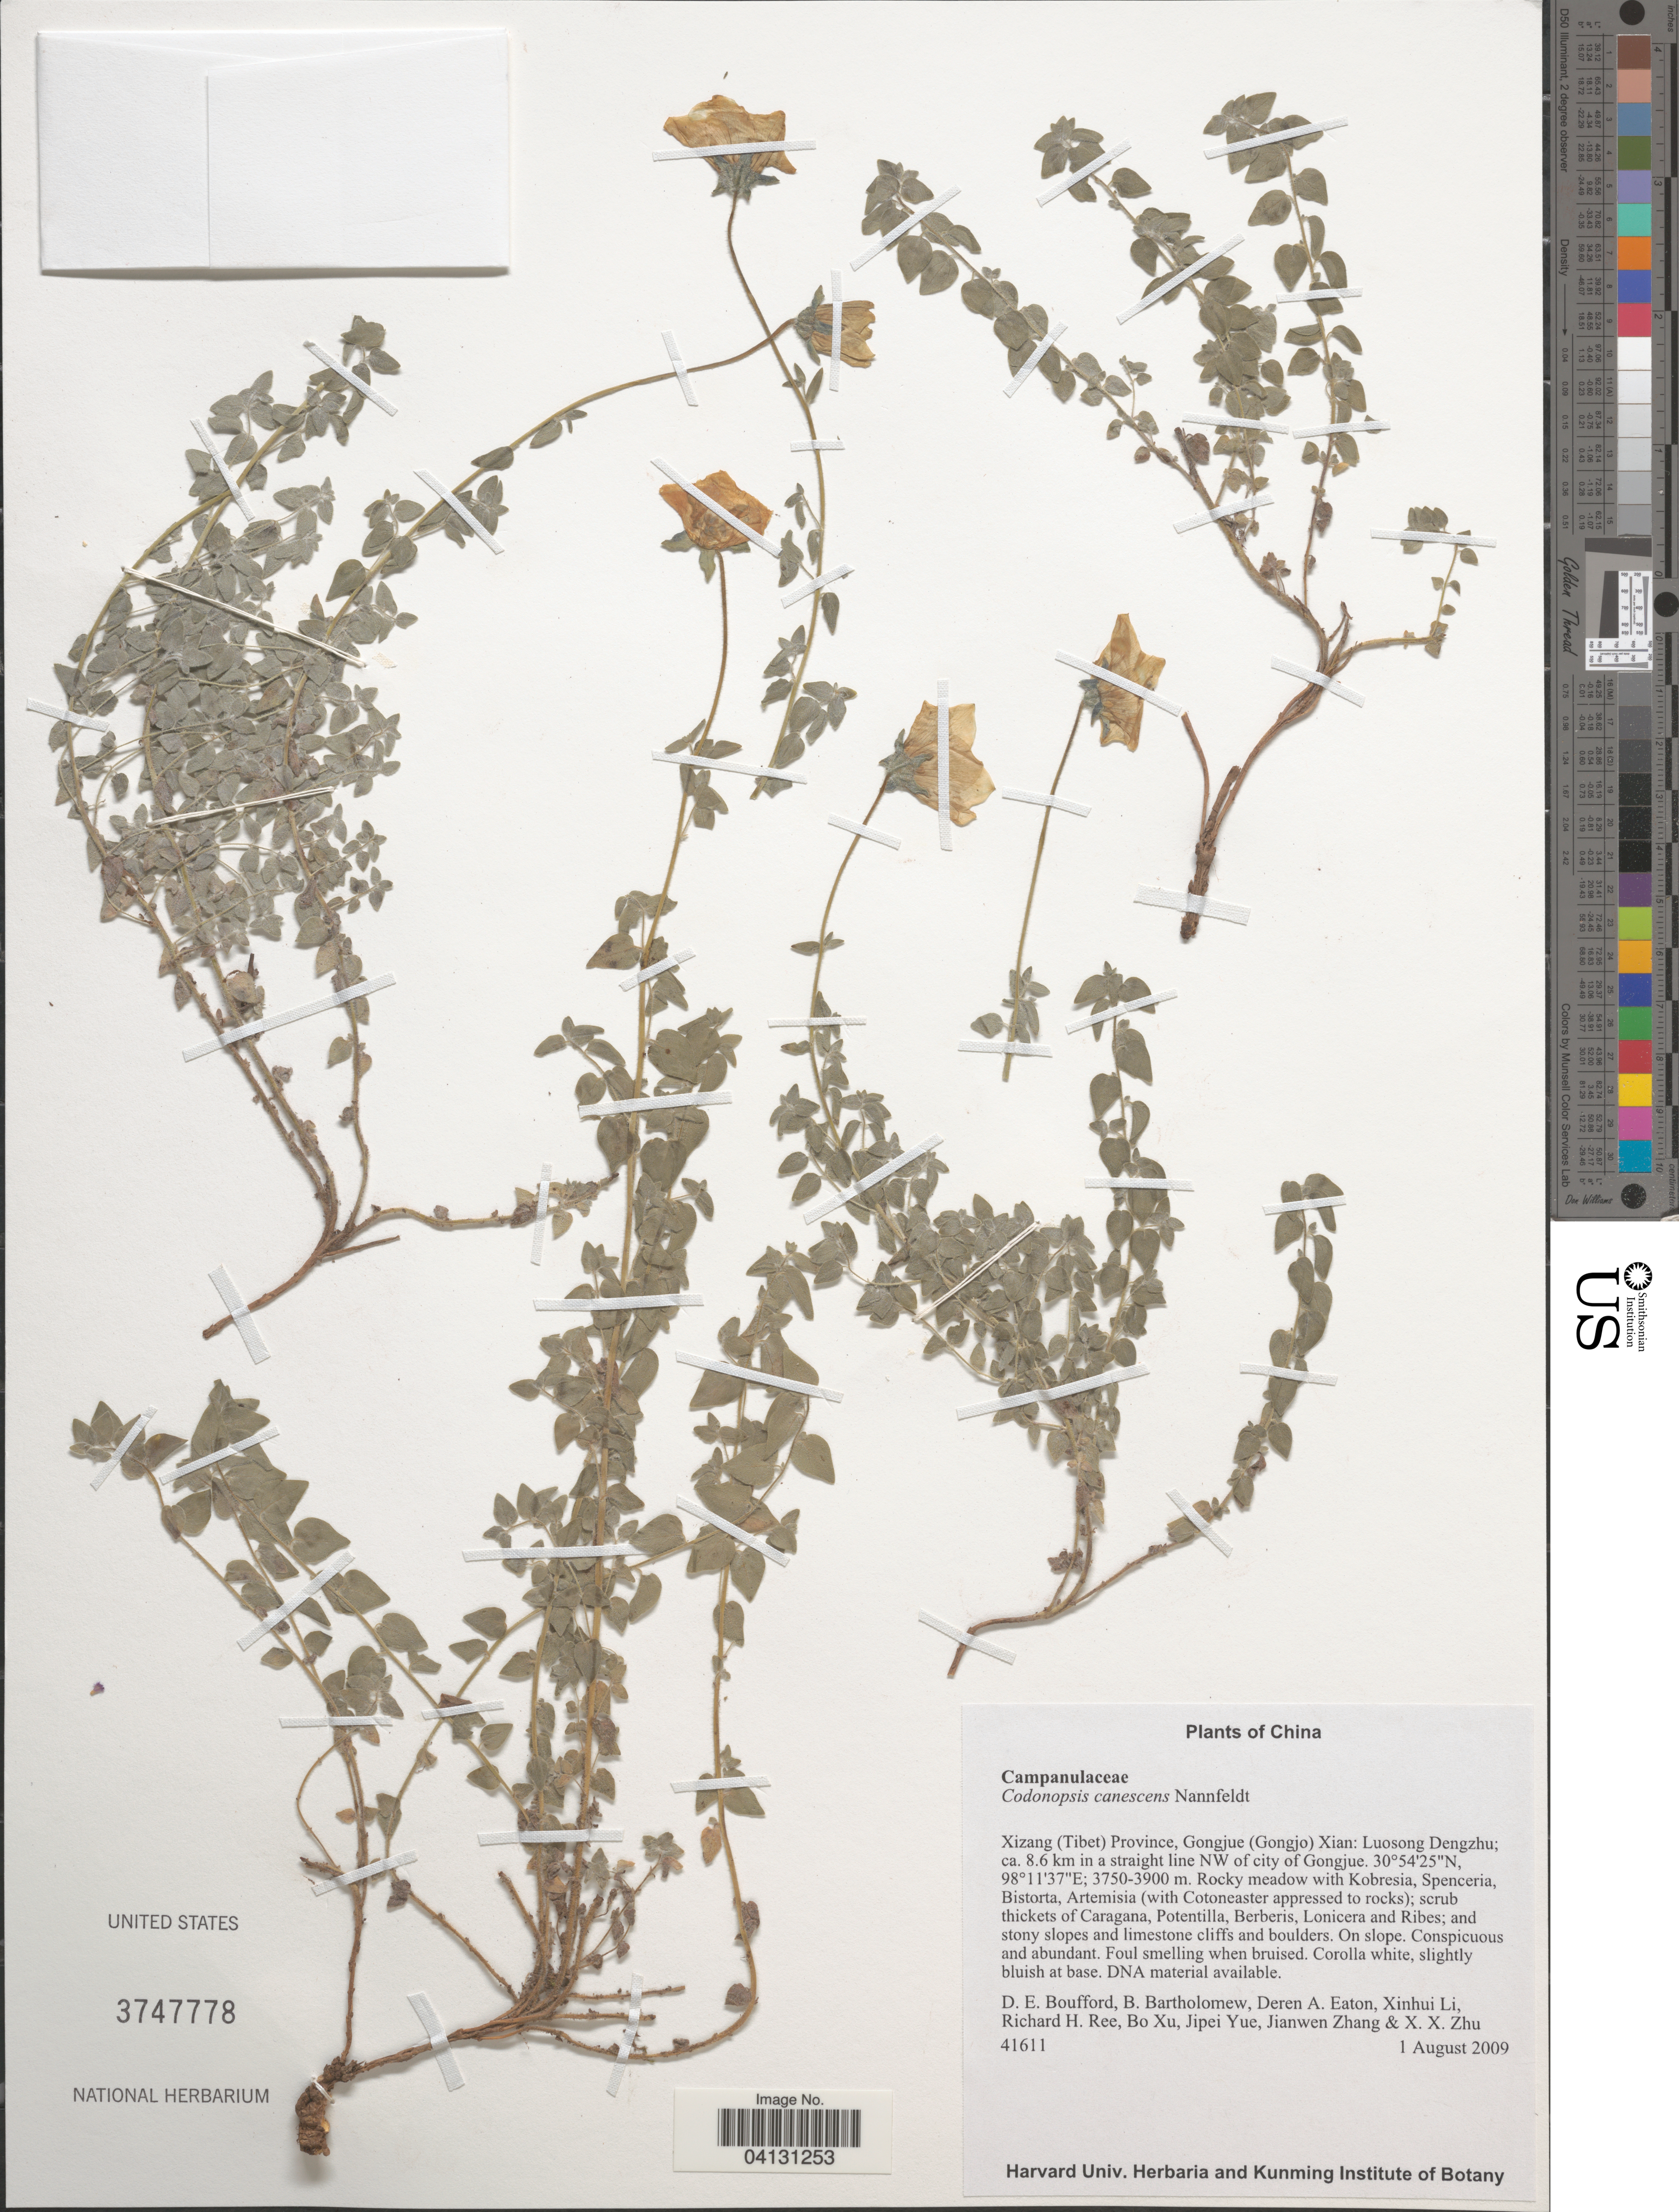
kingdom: Plantae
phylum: Tracheophyta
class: Magnoliopsida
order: Asterales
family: Campanulaceae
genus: Codonopsis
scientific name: Codonopsis canescens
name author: Nannf.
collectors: D. E. Boufford, B. Bartholomew, D. Eaton, X. Li & et al.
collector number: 41611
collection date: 2009-08-01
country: China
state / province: Xizang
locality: (Tibet), Gongjue (Gongjo) Xian: Luosong Dengzhu; ca. 8.6 km in a straight line NW of city of Gongjue.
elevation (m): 3750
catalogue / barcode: US 3747778